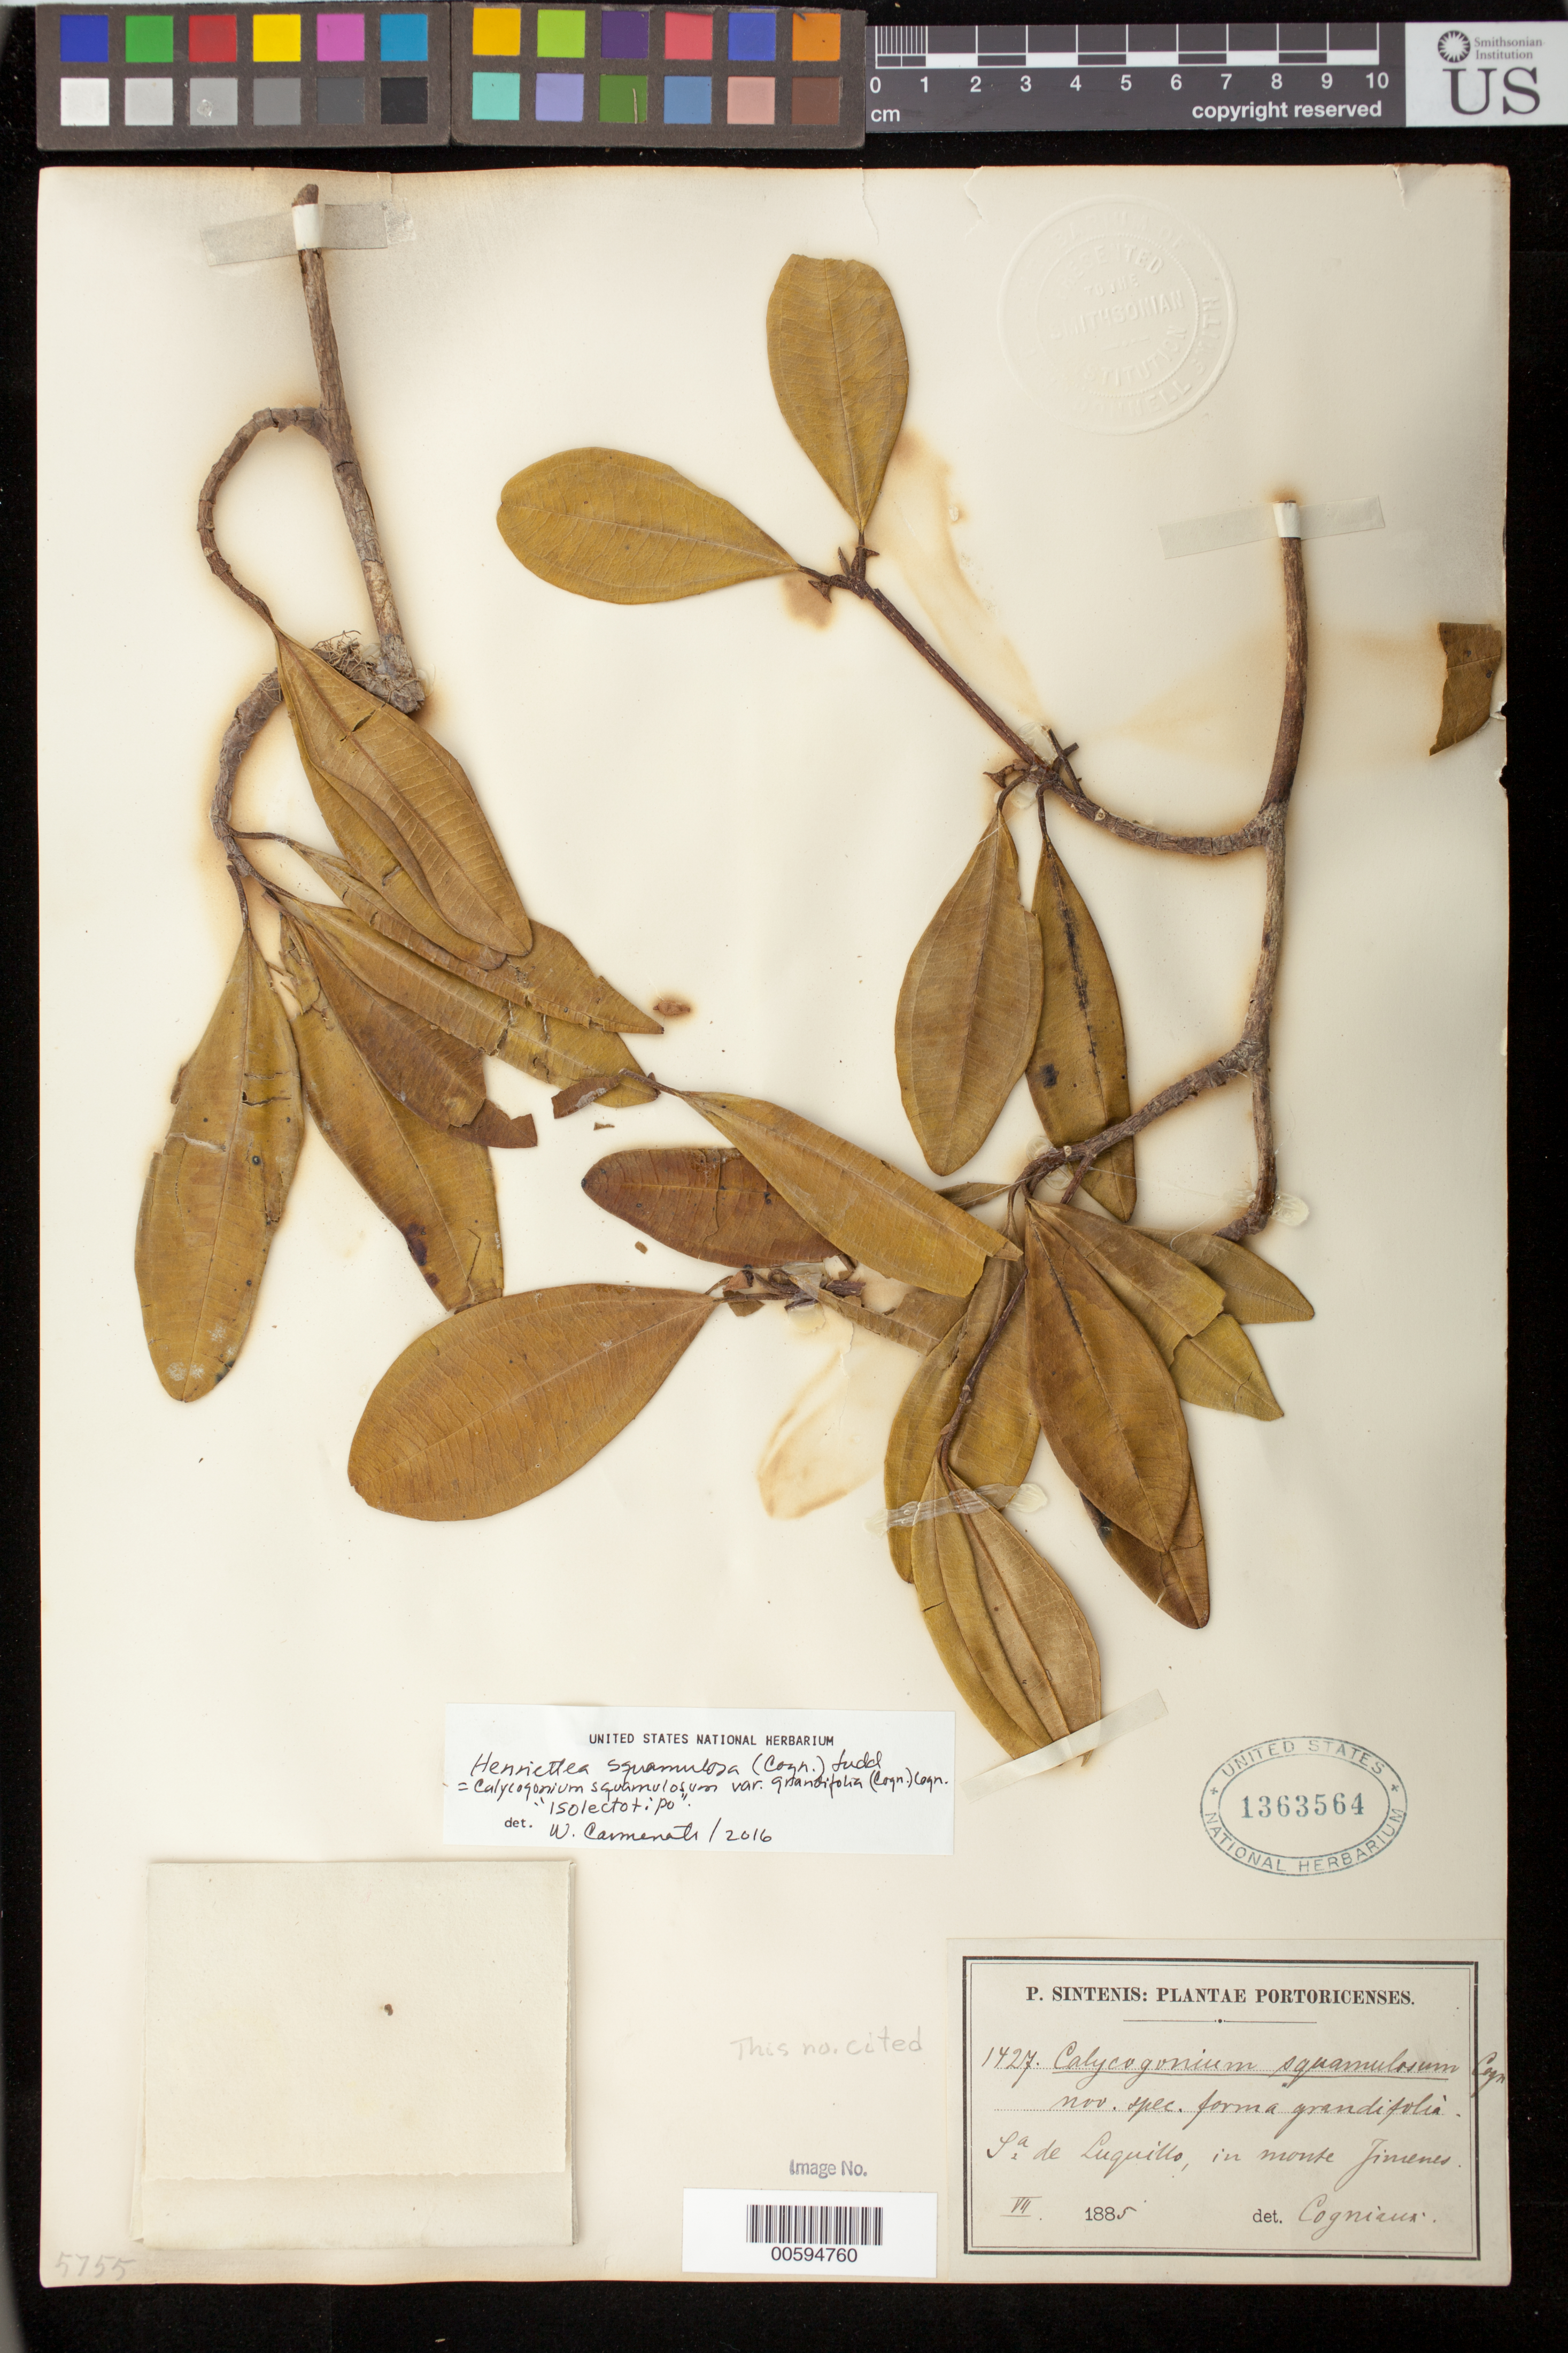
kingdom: Plantae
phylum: Tracheophyta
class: Magnoliopsida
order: Myrtales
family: Melastomataceae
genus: Calycogonium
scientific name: Calycogonium squamulosum f. grandifolium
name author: Cogn.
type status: Type Collection; Syntype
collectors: P. Sintenis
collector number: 1427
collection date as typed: Jul 1885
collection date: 1885-07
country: Puerto Rico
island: Greater Antilles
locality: Sierra de Luquillo, in monte Jimenes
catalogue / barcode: US 1363564